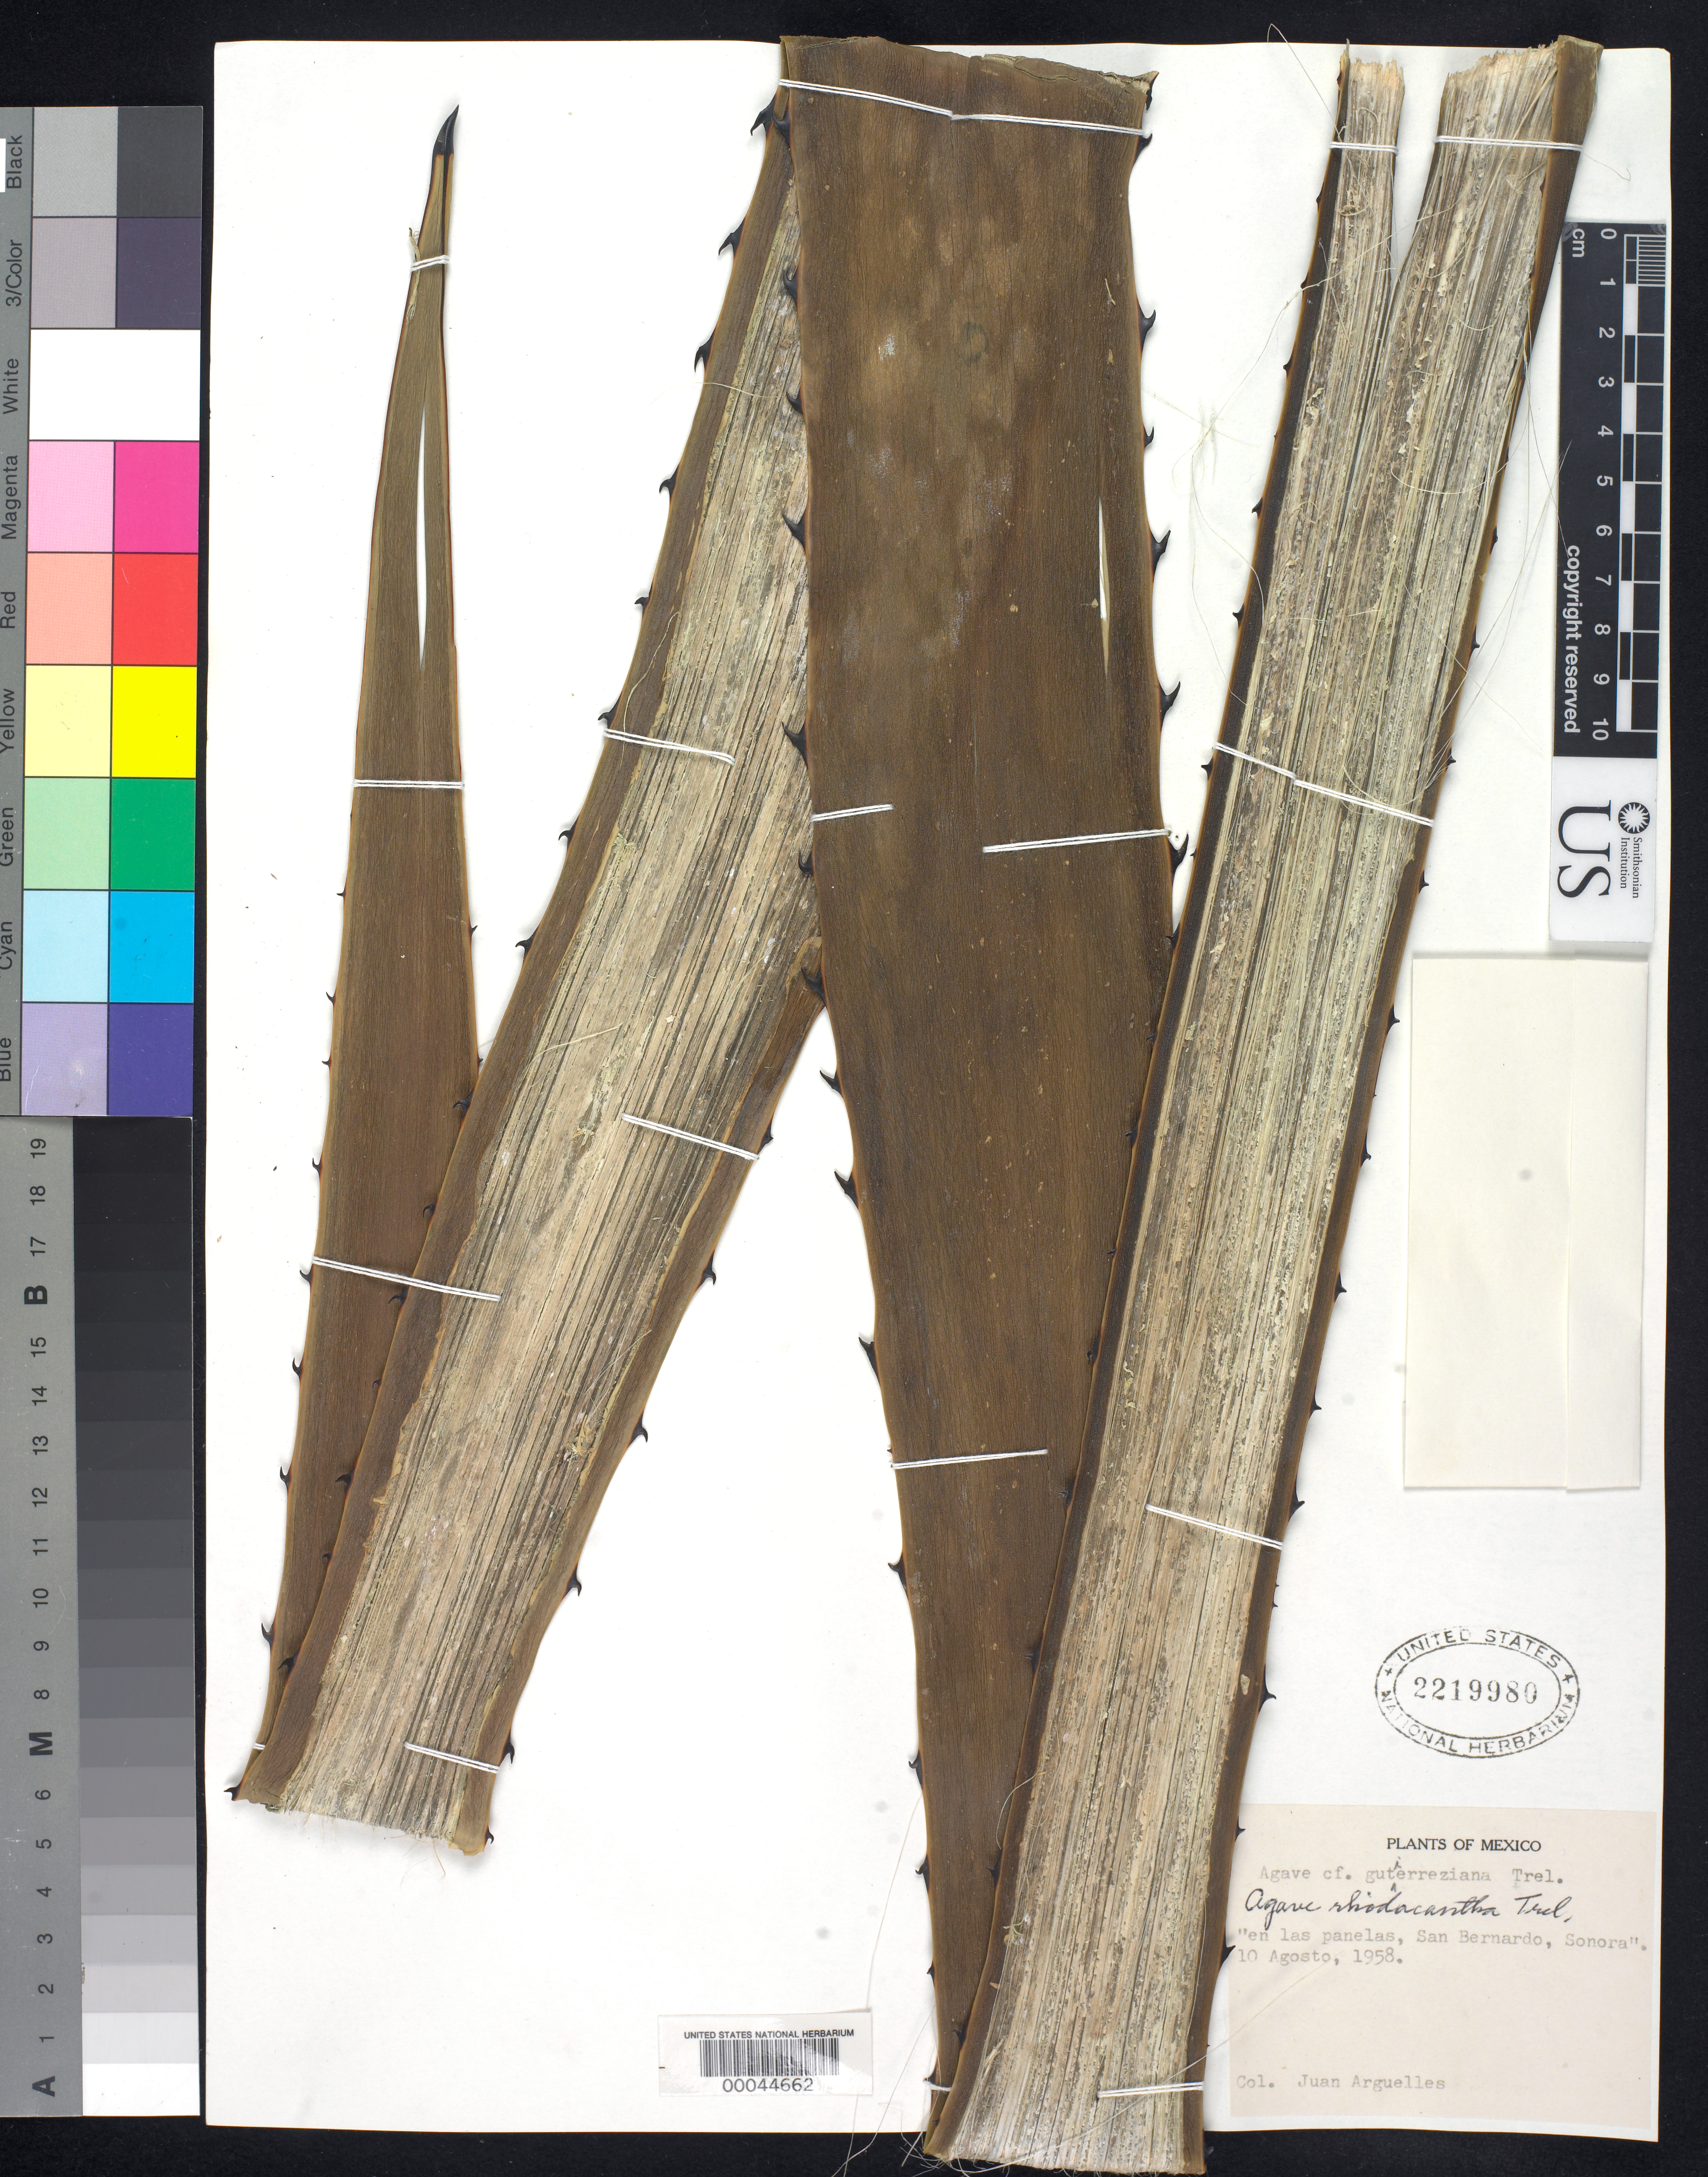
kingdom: Plantae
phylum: Tracheophyta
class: Liliopsida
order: Asparagales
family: Asparagaceae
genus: Agave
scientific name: Agave rhodacantha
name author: Trel.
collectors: J. Arguelles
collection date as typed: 10 Aug 1958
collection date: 1958-08-10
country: Mexico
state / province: Sonora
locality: San bernardo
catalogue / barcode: US 2219980